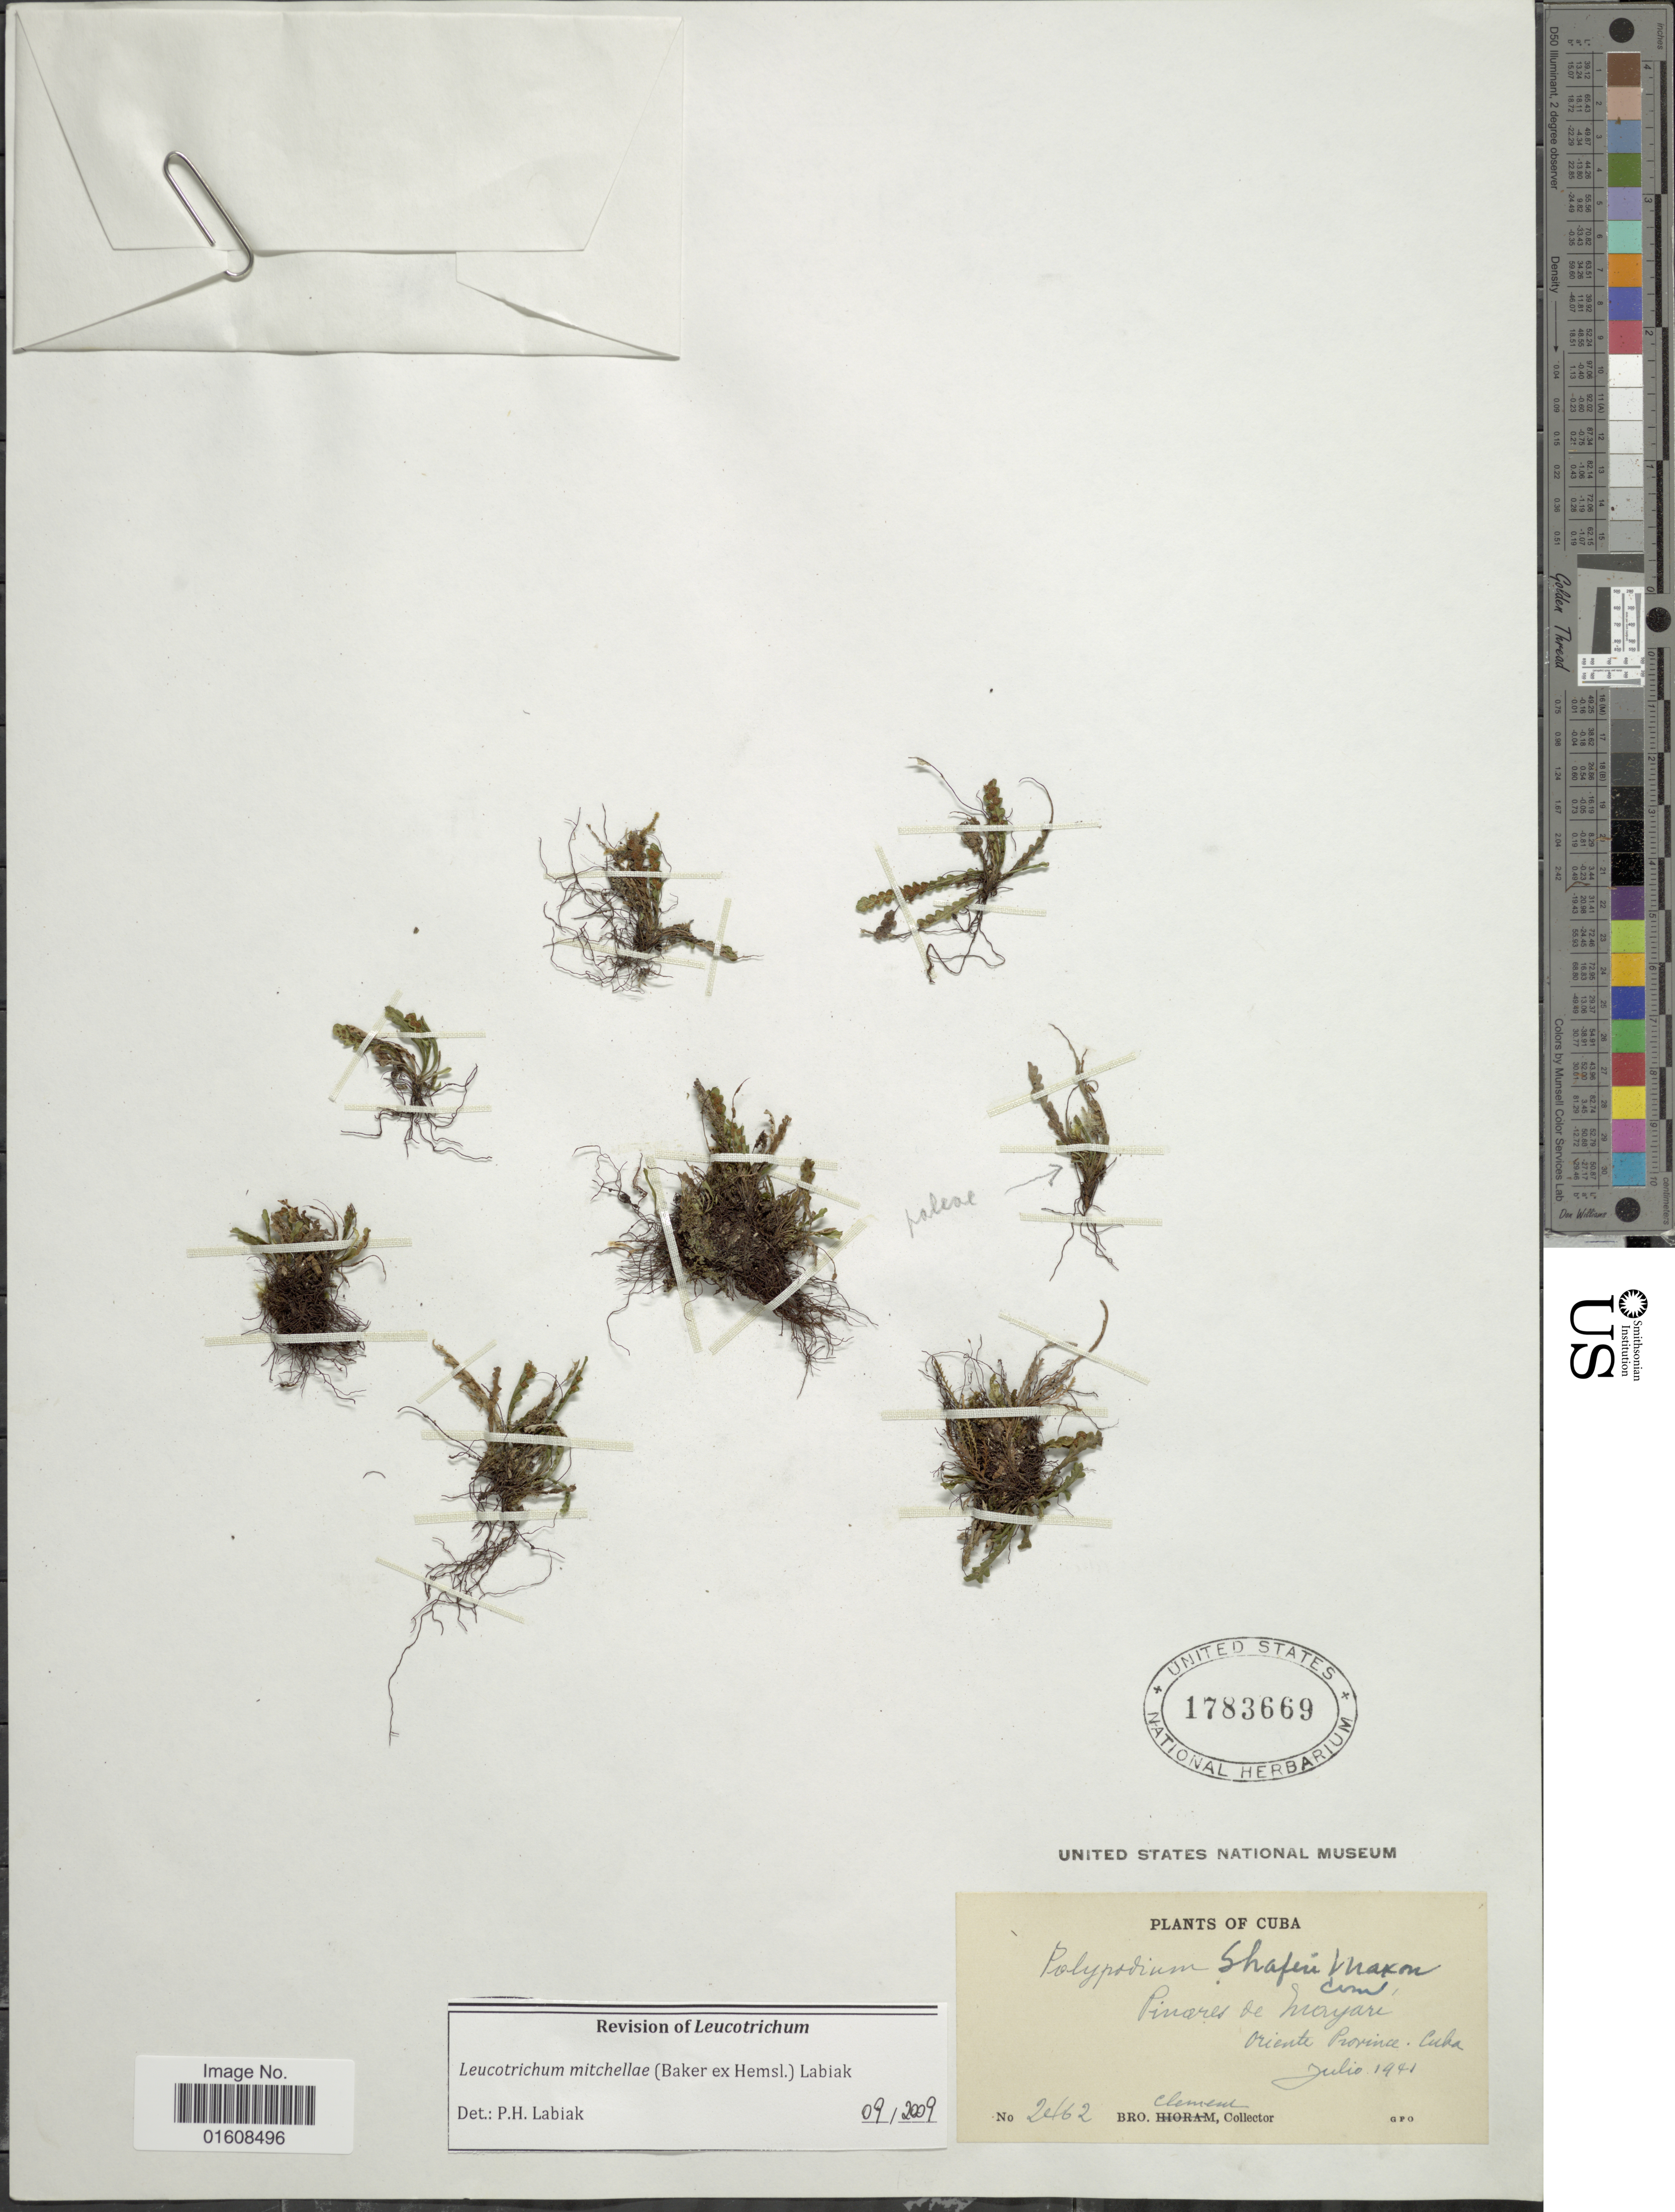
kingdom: Plantae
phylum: Tracheophyta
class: Polypodiopsida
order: Polypodiales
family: Polypodiaceae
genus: Leucotrichum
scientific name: Leucotrichum mitchelliae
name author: (Baker) Labiak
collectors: B. Clement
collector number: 2462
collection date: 1941-07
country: Cuba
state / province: Oriente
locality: Pinares de Mayaré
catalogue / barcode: US 1783669